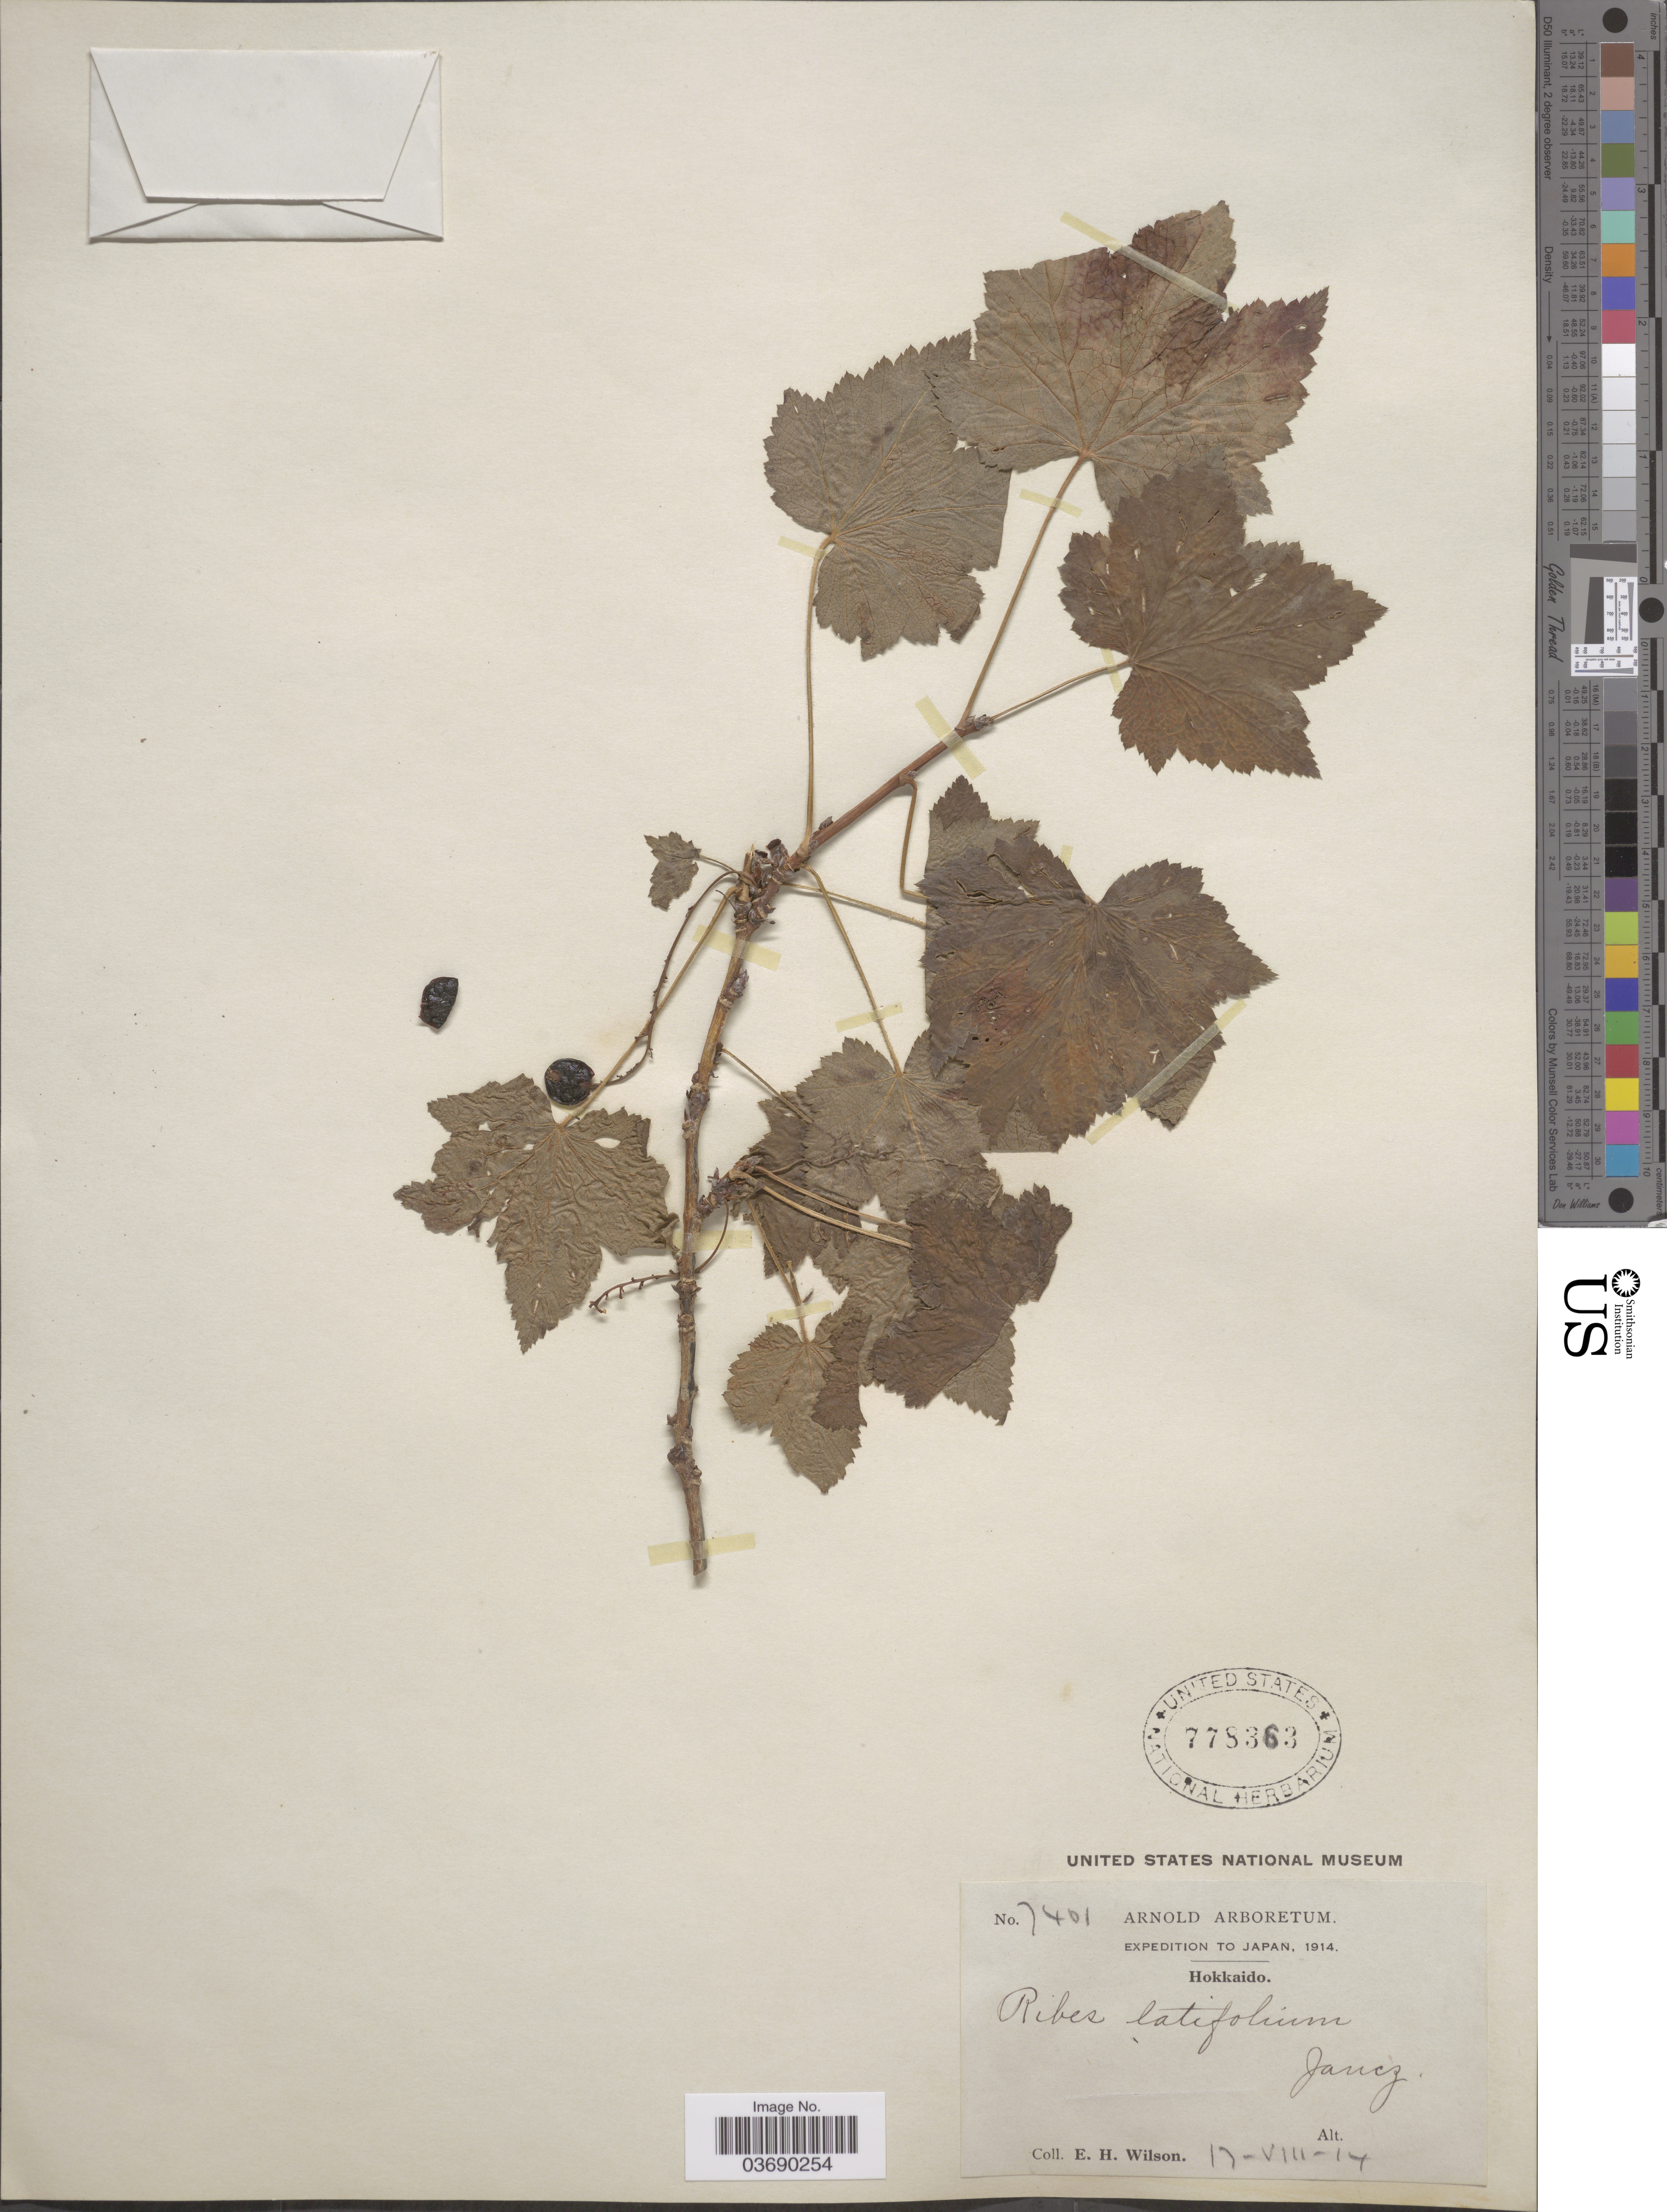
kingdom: Plantae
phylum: Tracheophyta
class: Magnoliopsida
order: Saxifragales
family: Grossulariaceae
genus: Ribes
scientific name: Ribes latifolium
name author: Jancz.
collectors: E. Wilson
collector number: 7401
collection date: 1914-08-17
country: Japan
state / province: Hokkaidō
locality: Japan. Jancz*.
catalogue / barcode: US 778363